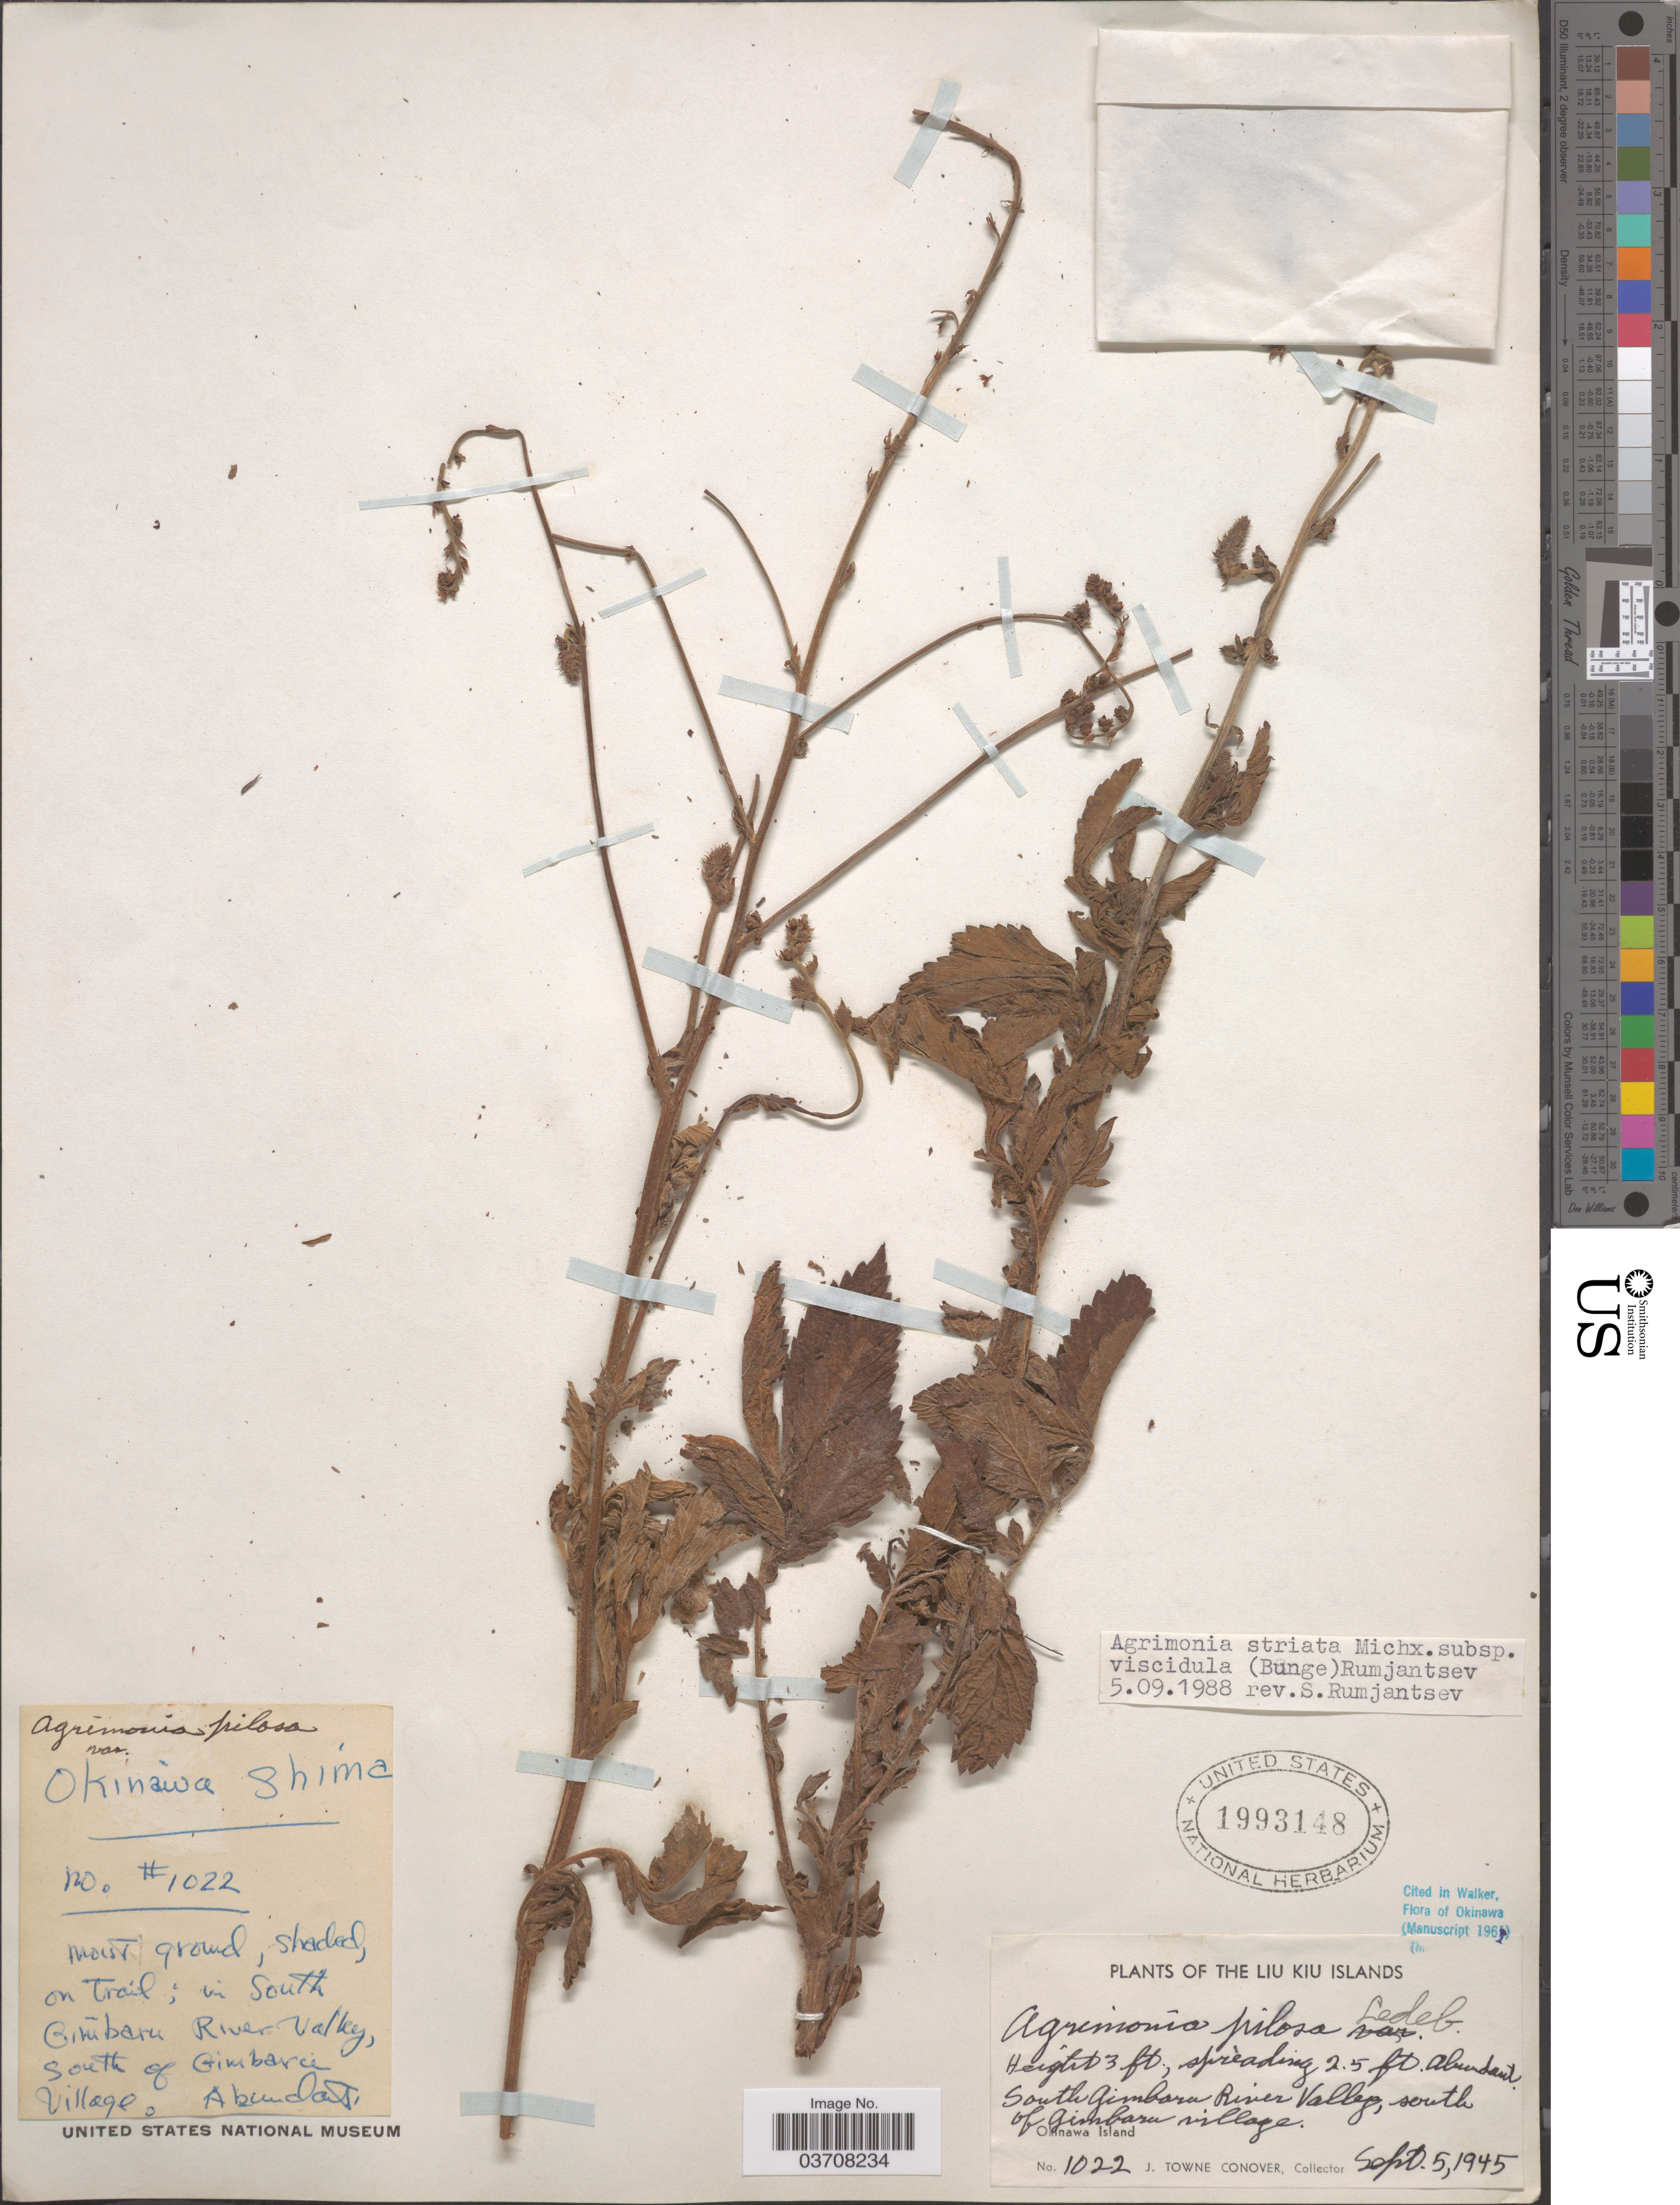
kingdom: Plantae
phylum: Tracheophyta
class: Magnoliopsida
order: Rosales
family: Rosaceae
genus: Agrimonia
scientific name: Agrimonia striata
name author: Michx.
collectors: J. T. Conover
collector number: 1022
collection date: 1945-09-05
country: Japan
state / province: Okinawa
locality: South Gimbara River Valley, south of Gimbara village. Okinawa Island.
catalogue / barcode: US 1993148